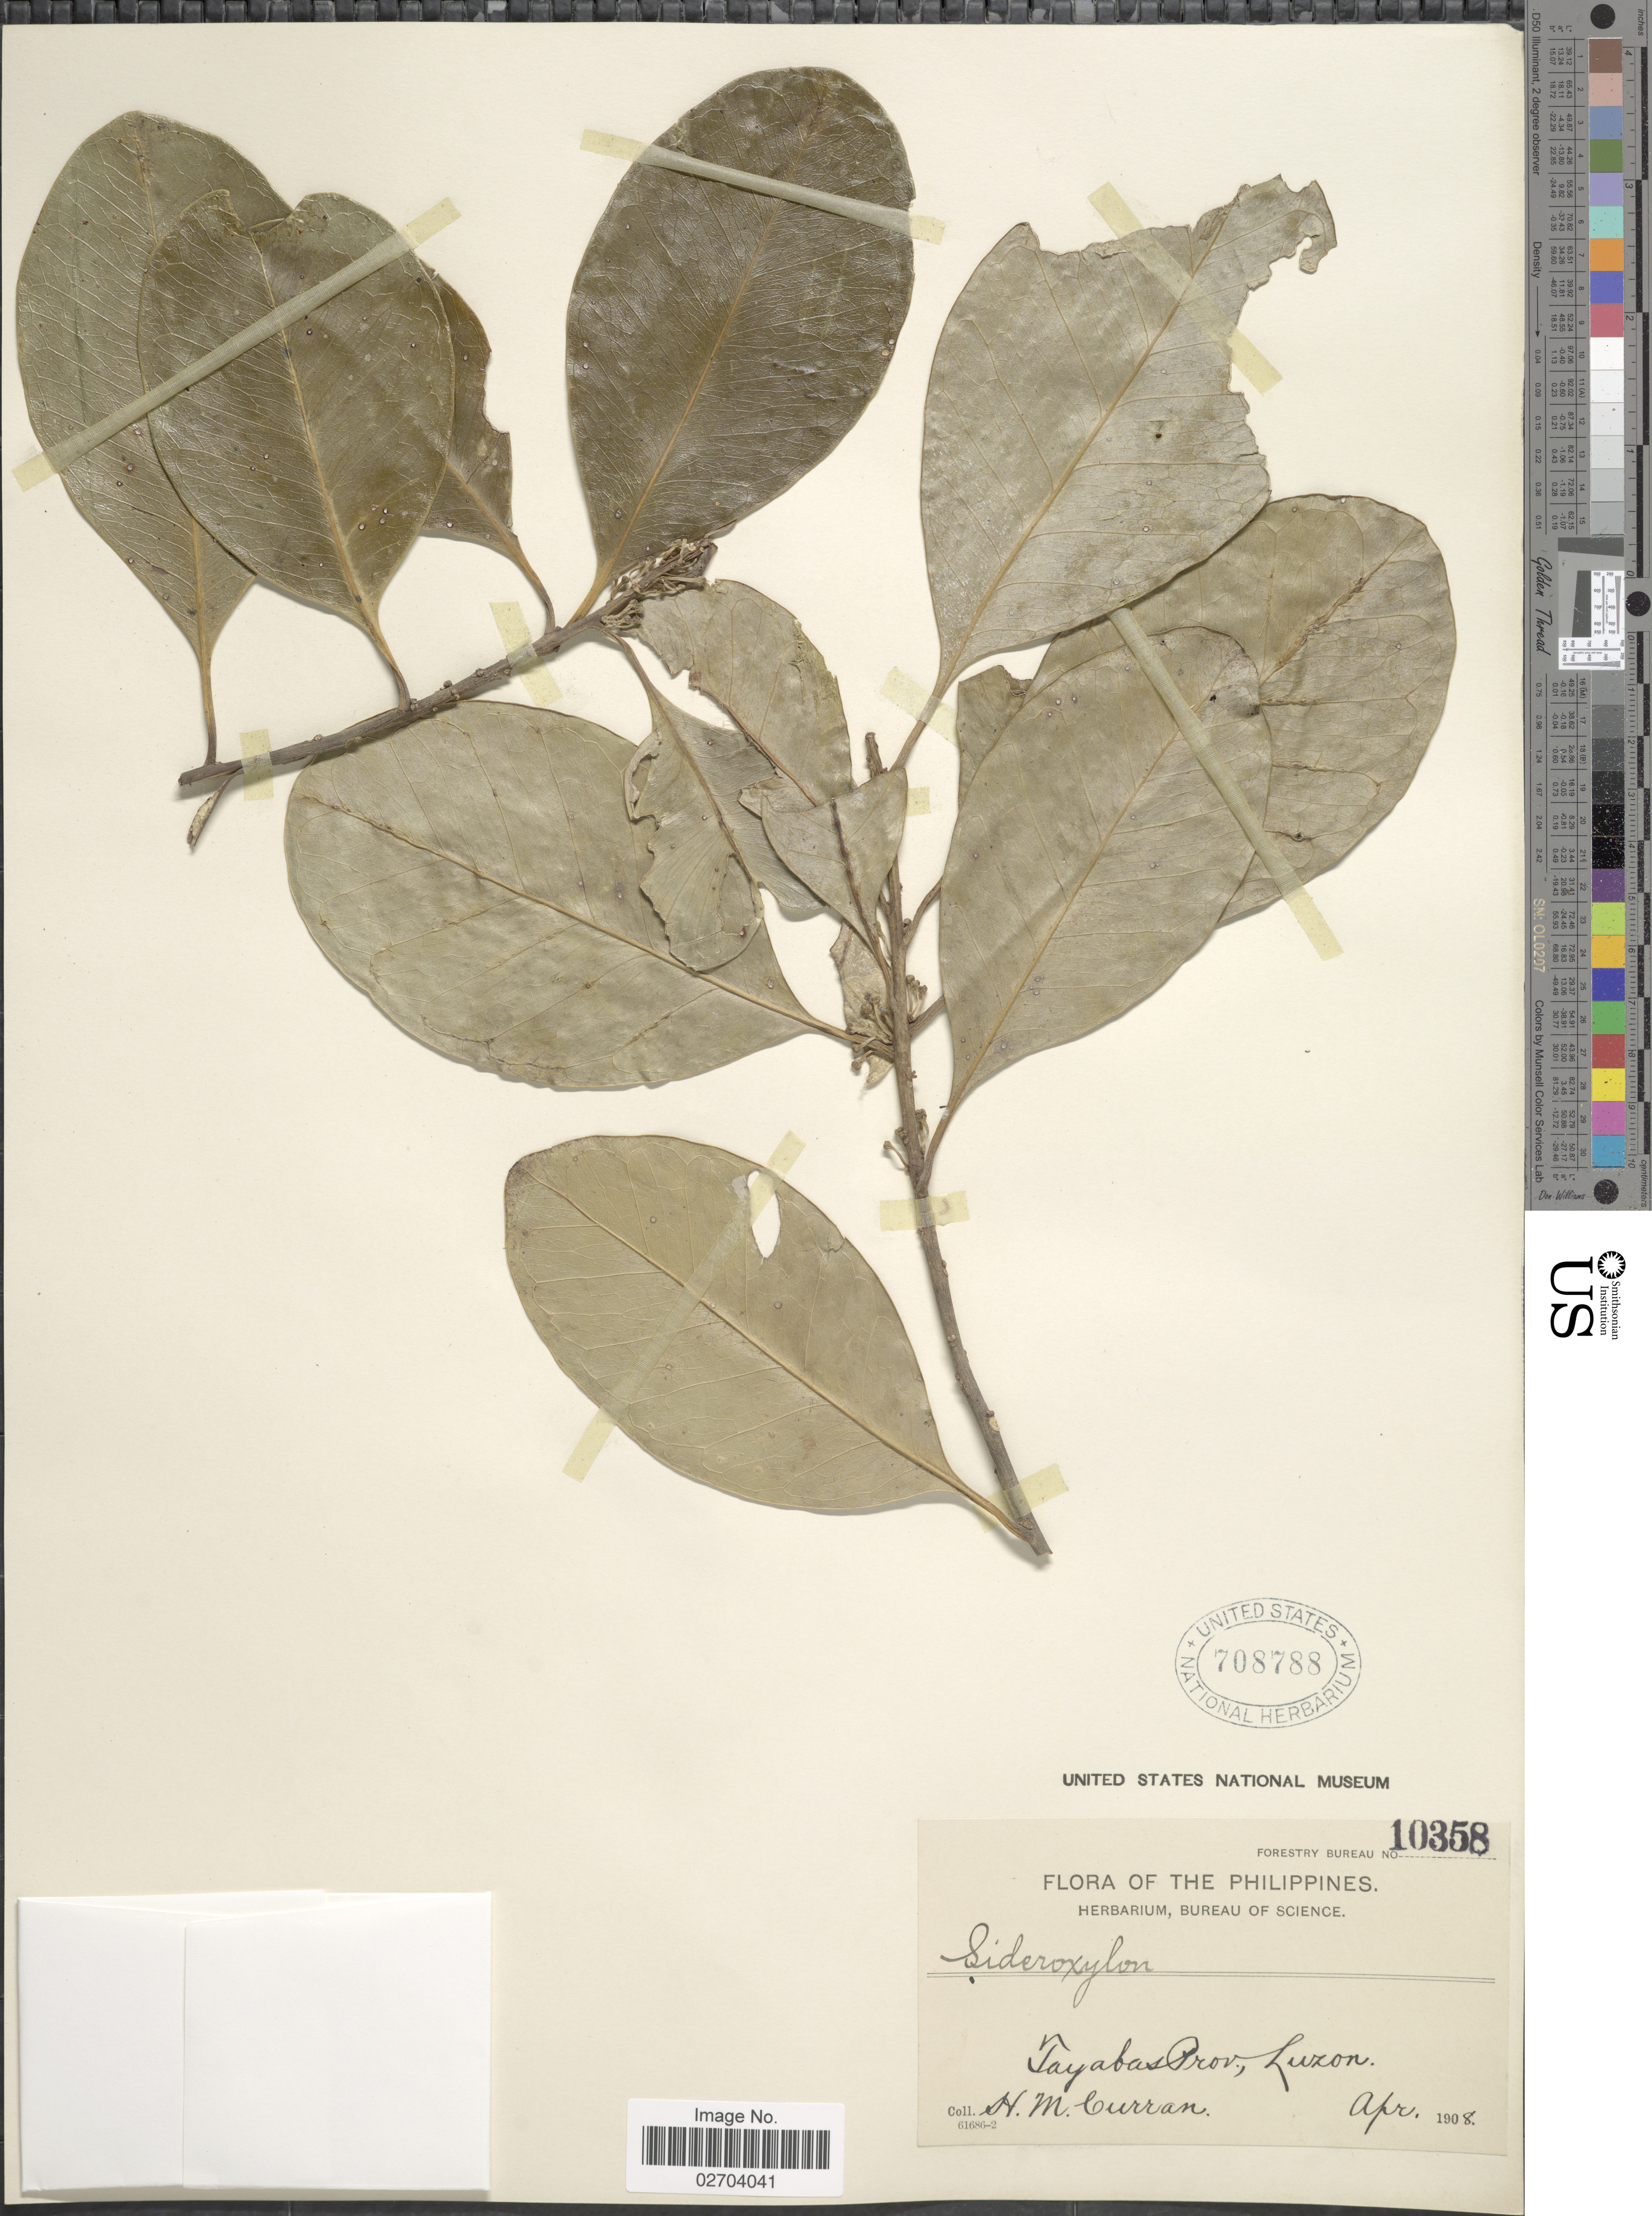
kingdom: Plantae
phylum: Tracheophyta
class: Magnoliopsida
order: Ericales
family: Sapotaceae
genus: Sideroxylon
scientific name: Sideroxylon ferrugineum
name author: Hook. & Arn.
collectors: H. M. Curran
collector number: Forestry Bureau 10358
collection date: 1908-04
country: Philippines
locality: Tayabas Prov. Luzon.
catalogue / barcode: US 708788